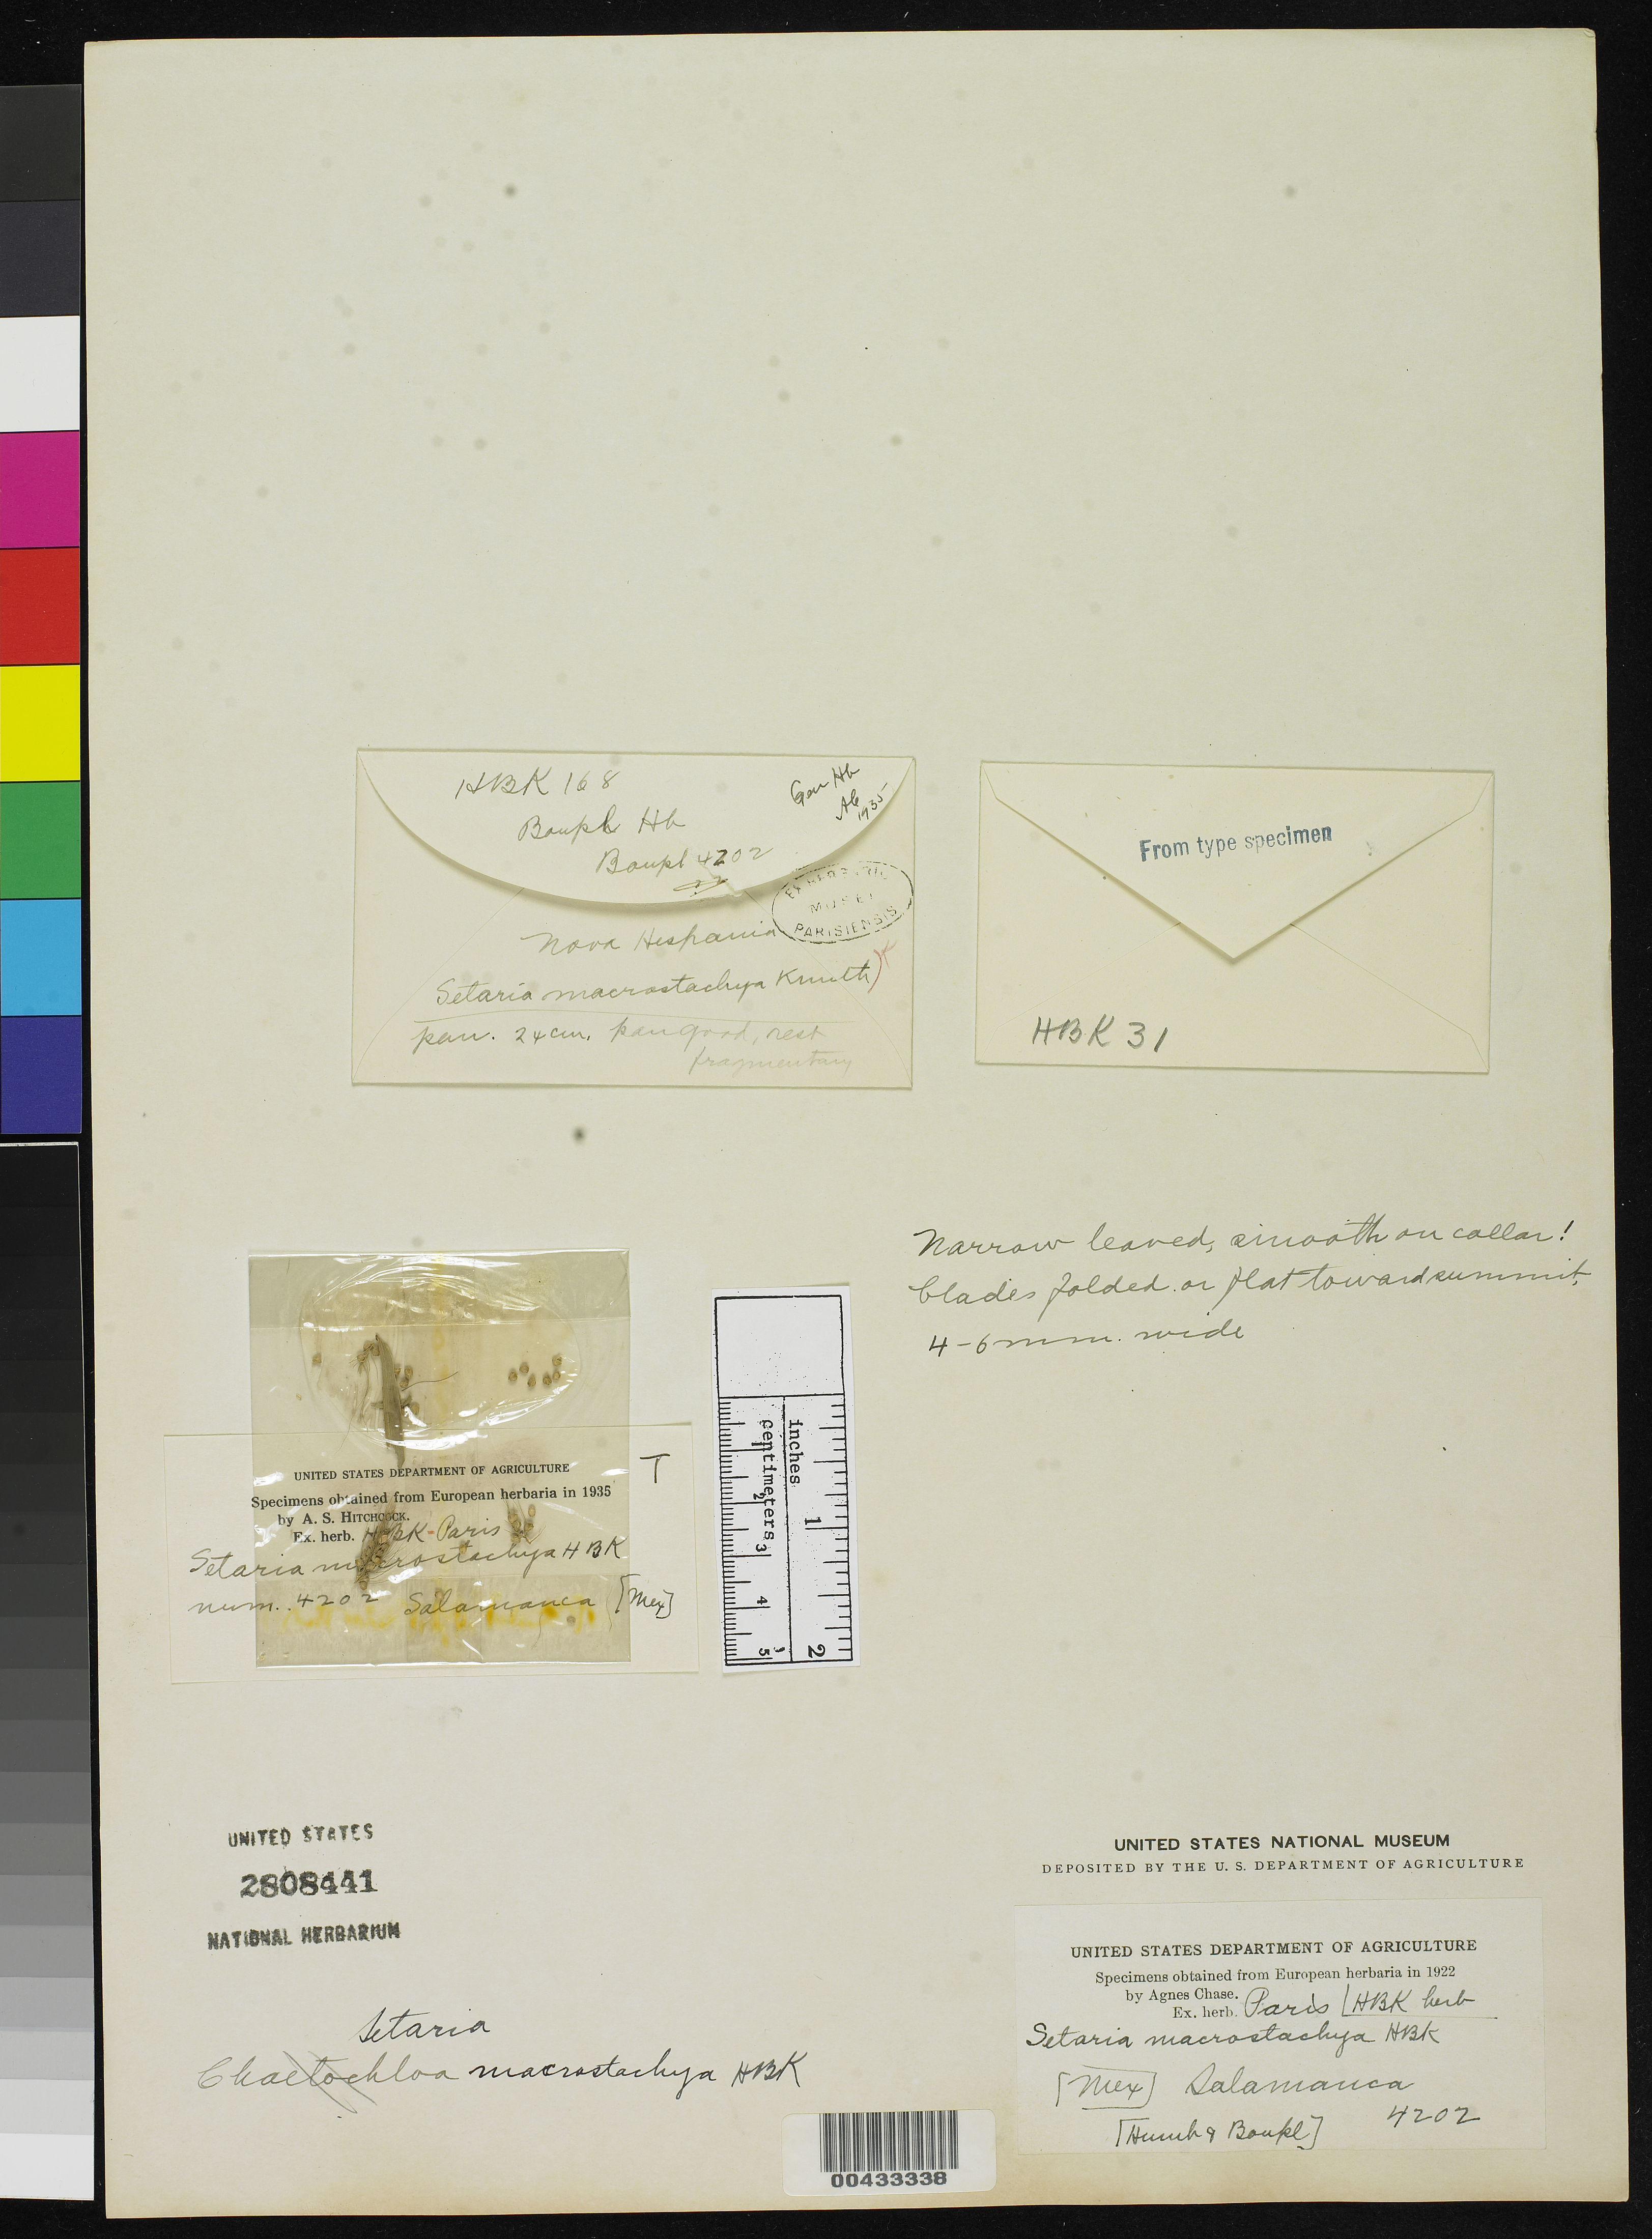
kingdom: Plantae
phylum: Tracheophyta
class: Liliopsida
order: Poales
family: Poaceae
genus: Setaria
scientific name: Setaria macrostachya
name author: Kunth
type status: Type Fragment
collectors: F. W. Humboldt & A. J. A. Bonpland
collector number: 4202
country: Mexico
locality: Salamanca.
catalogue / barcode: US 2808441